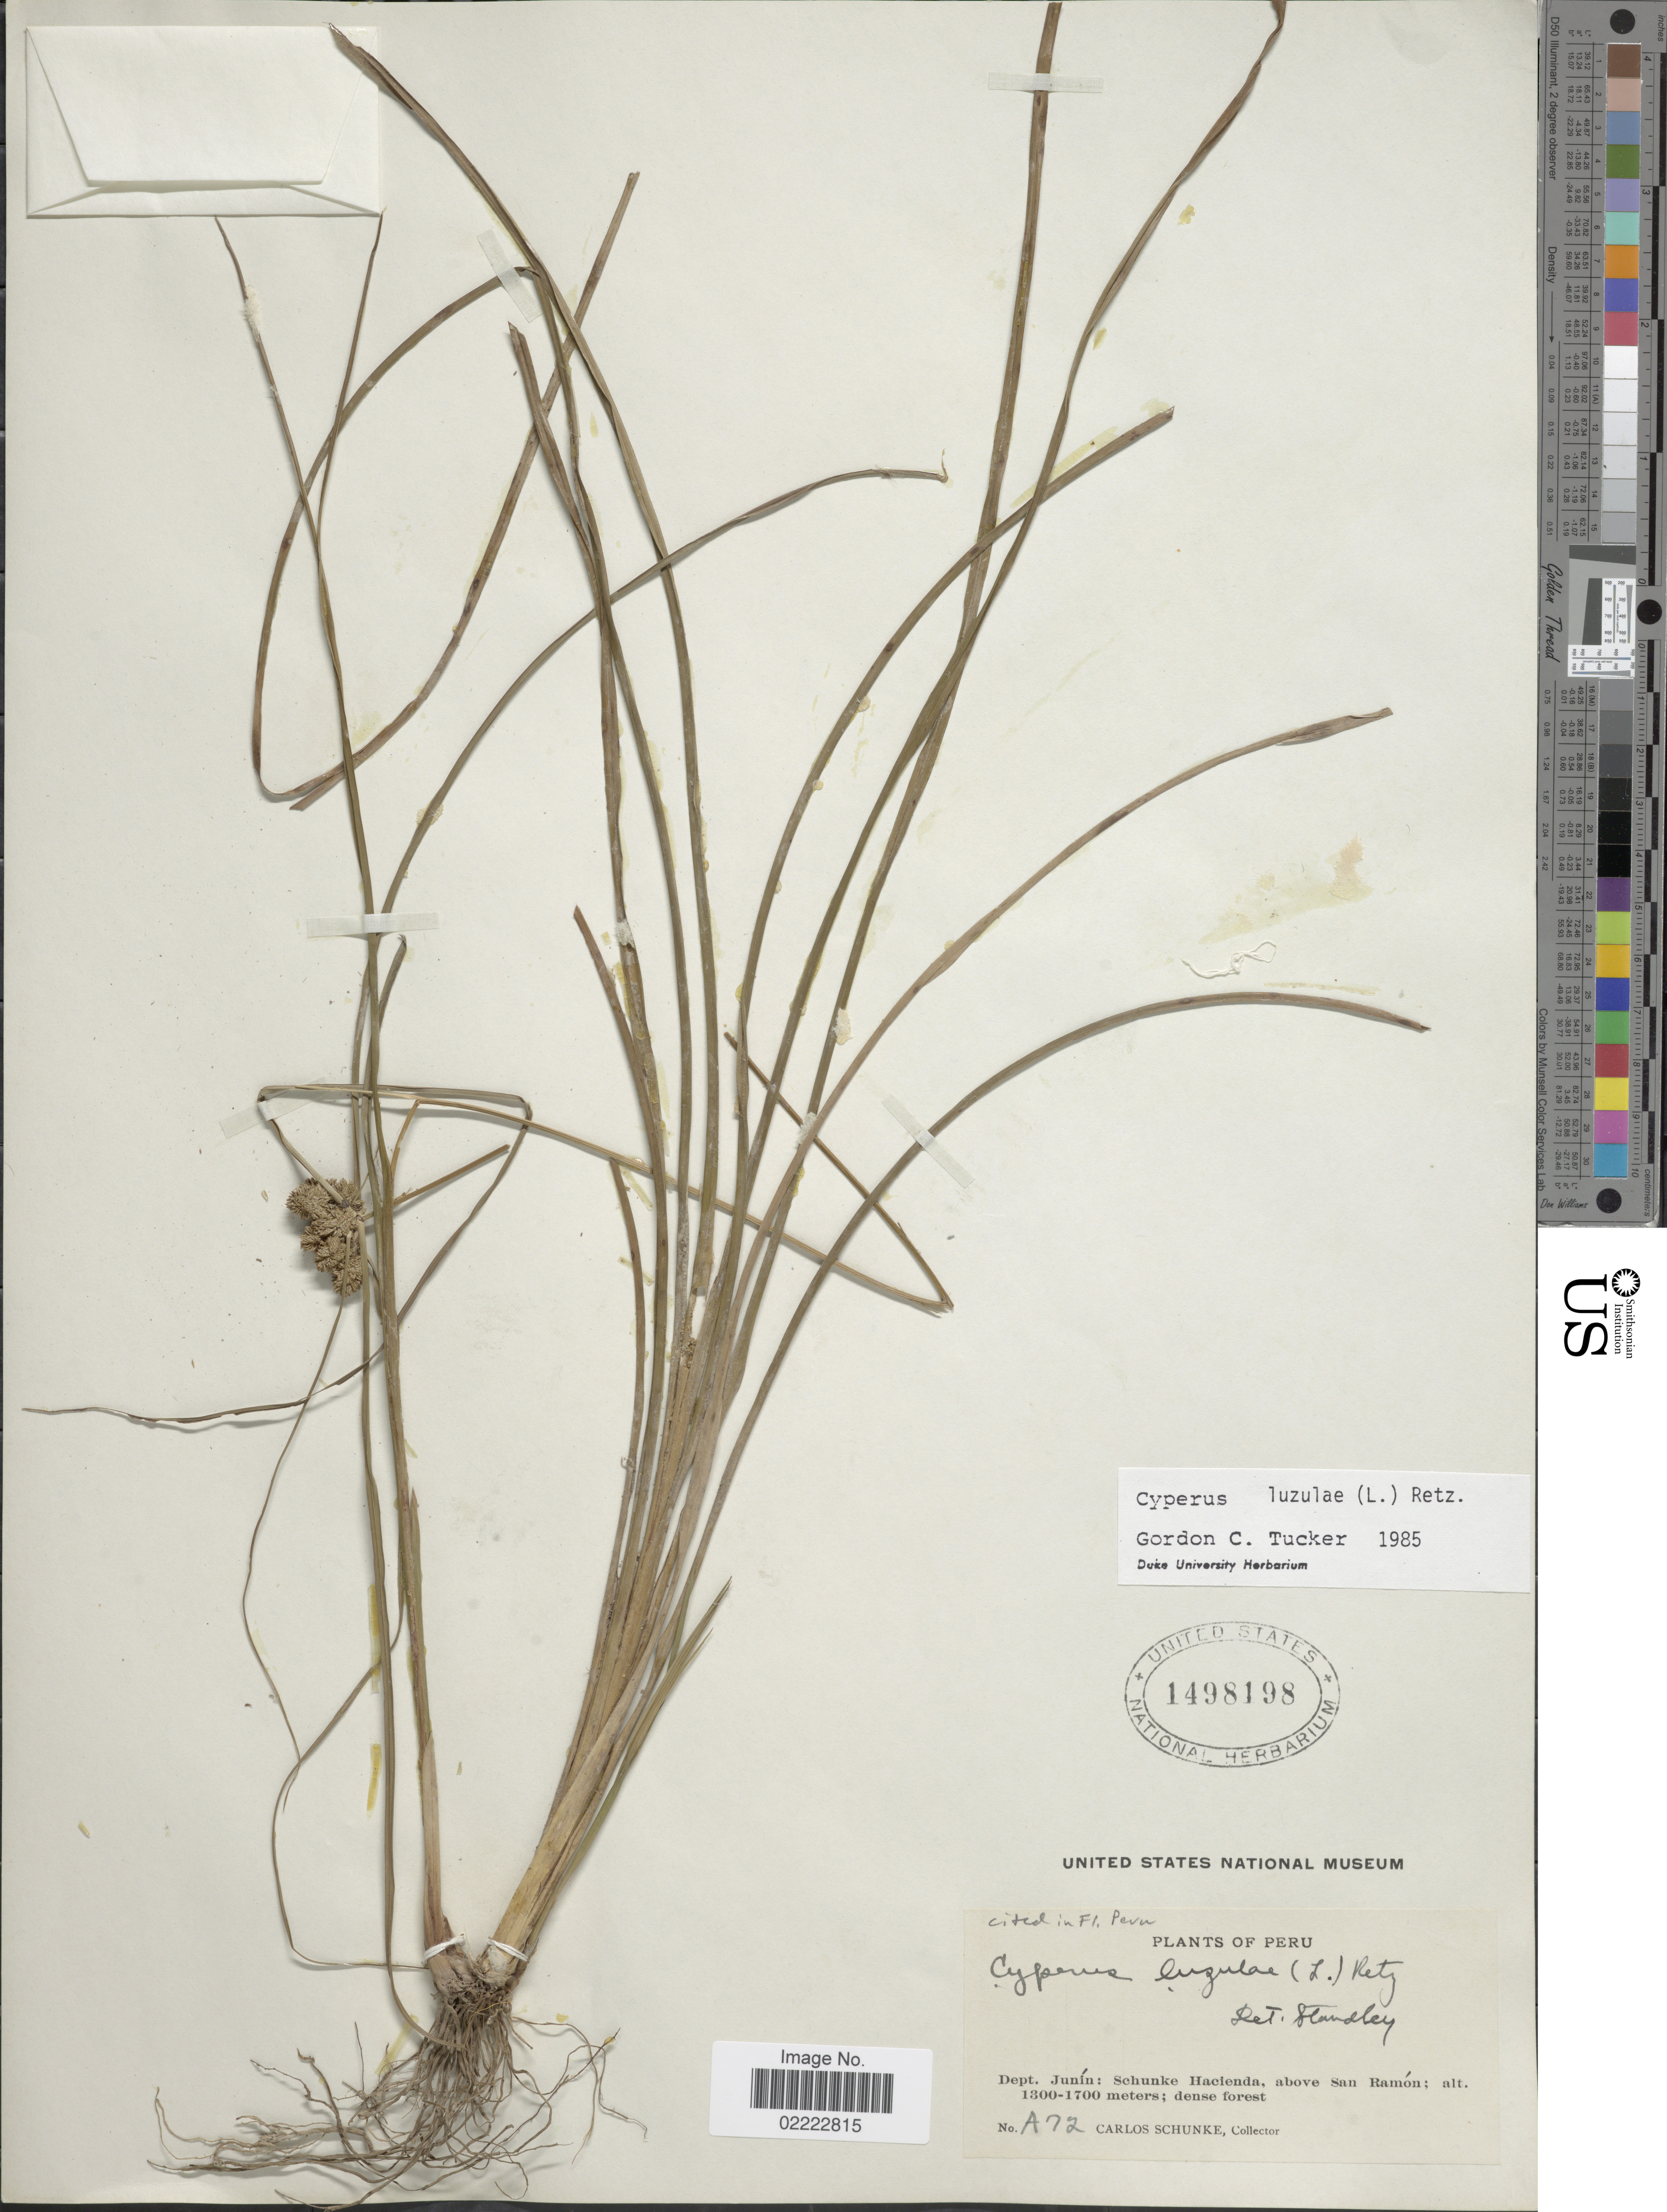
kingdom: Plantae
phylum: Tracheophyta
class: Liliopsida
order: Poales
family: Cyperaceae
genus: Cyperus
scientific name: Cyperus luzulae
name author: (L.) Rottb. ex Retz.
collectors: C. Schunke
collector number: A 72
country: Peru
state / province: Junín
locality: Dept. Junín: Schunke Hacienda, above San Ramón; dense forest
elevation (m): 1300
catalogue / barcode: US 1498198